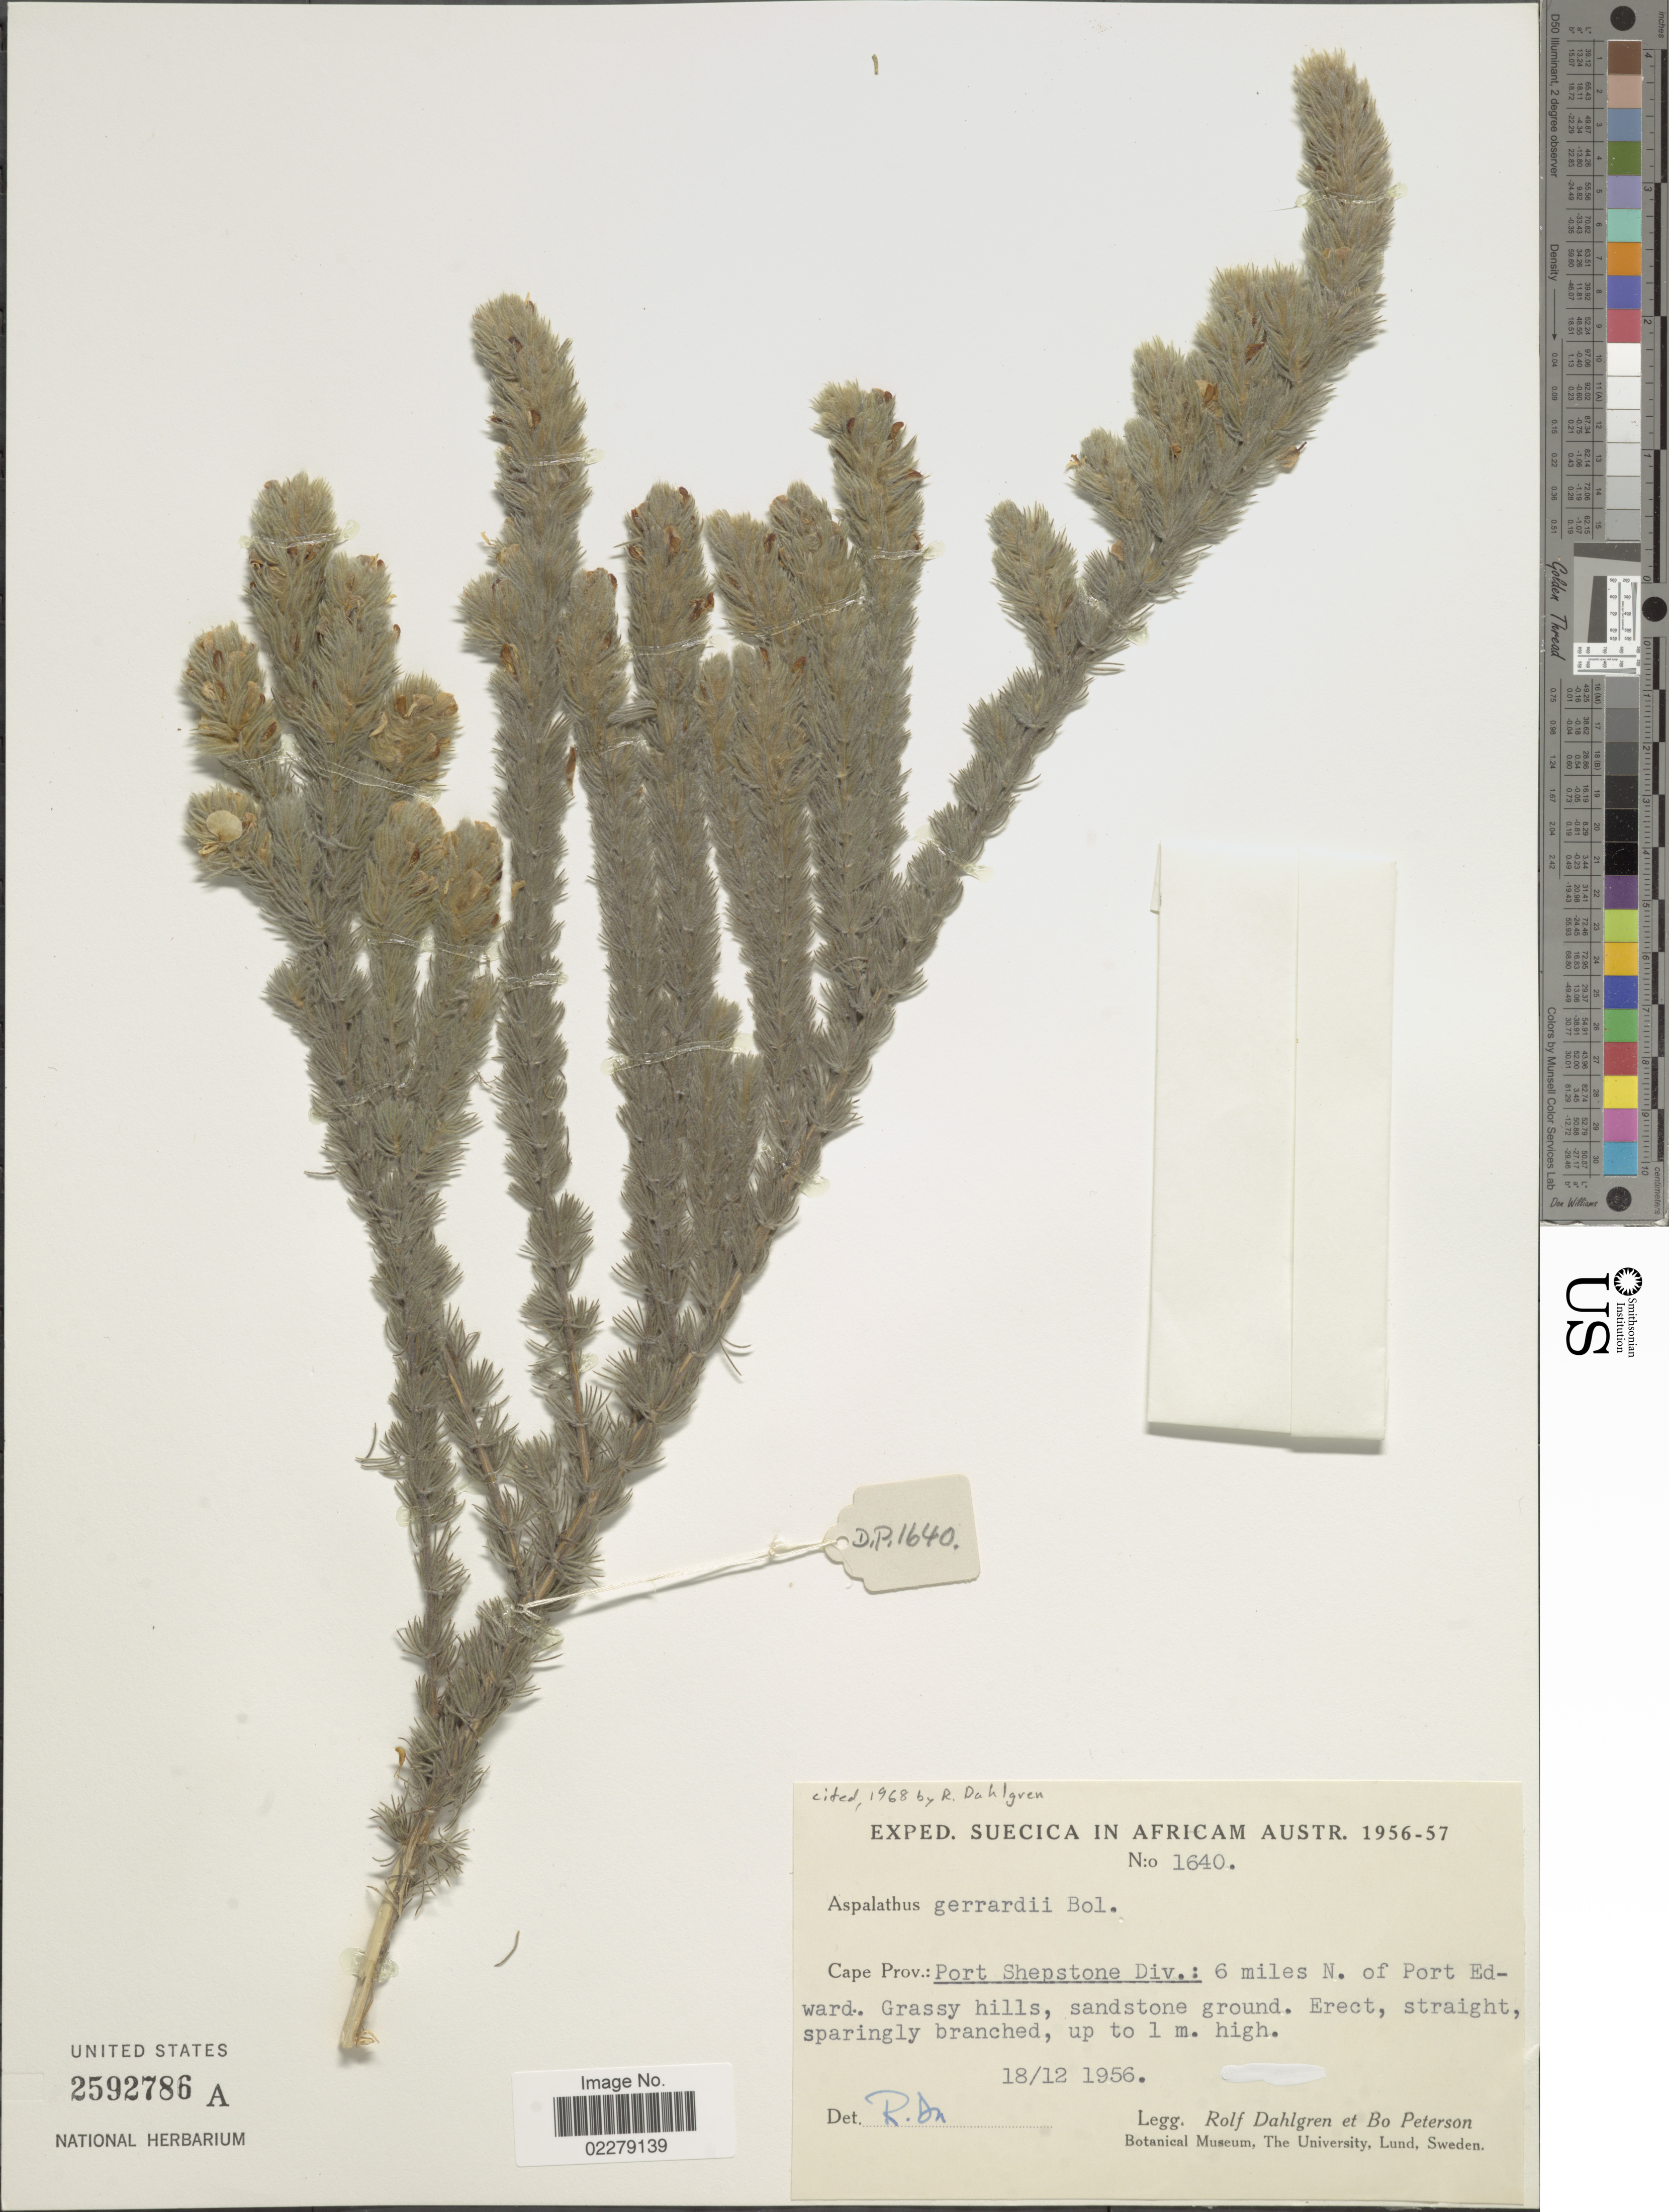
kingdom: Plantae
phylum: Tracheophyta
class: Magnoliopsida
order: Fabales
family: Fabaceae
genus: Aspalathus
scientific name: Aspalathus gerrardii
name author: Bolus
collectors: R. Dahlgren & B. H. Peterson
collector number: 1640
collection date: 1956-12-18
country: South Africa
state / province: KwaZulu-Natal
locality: Port Shepstone Div.: 6 miles N. of Port Edward. Grassy hills, sandstone ground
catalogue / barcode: US 2592786A